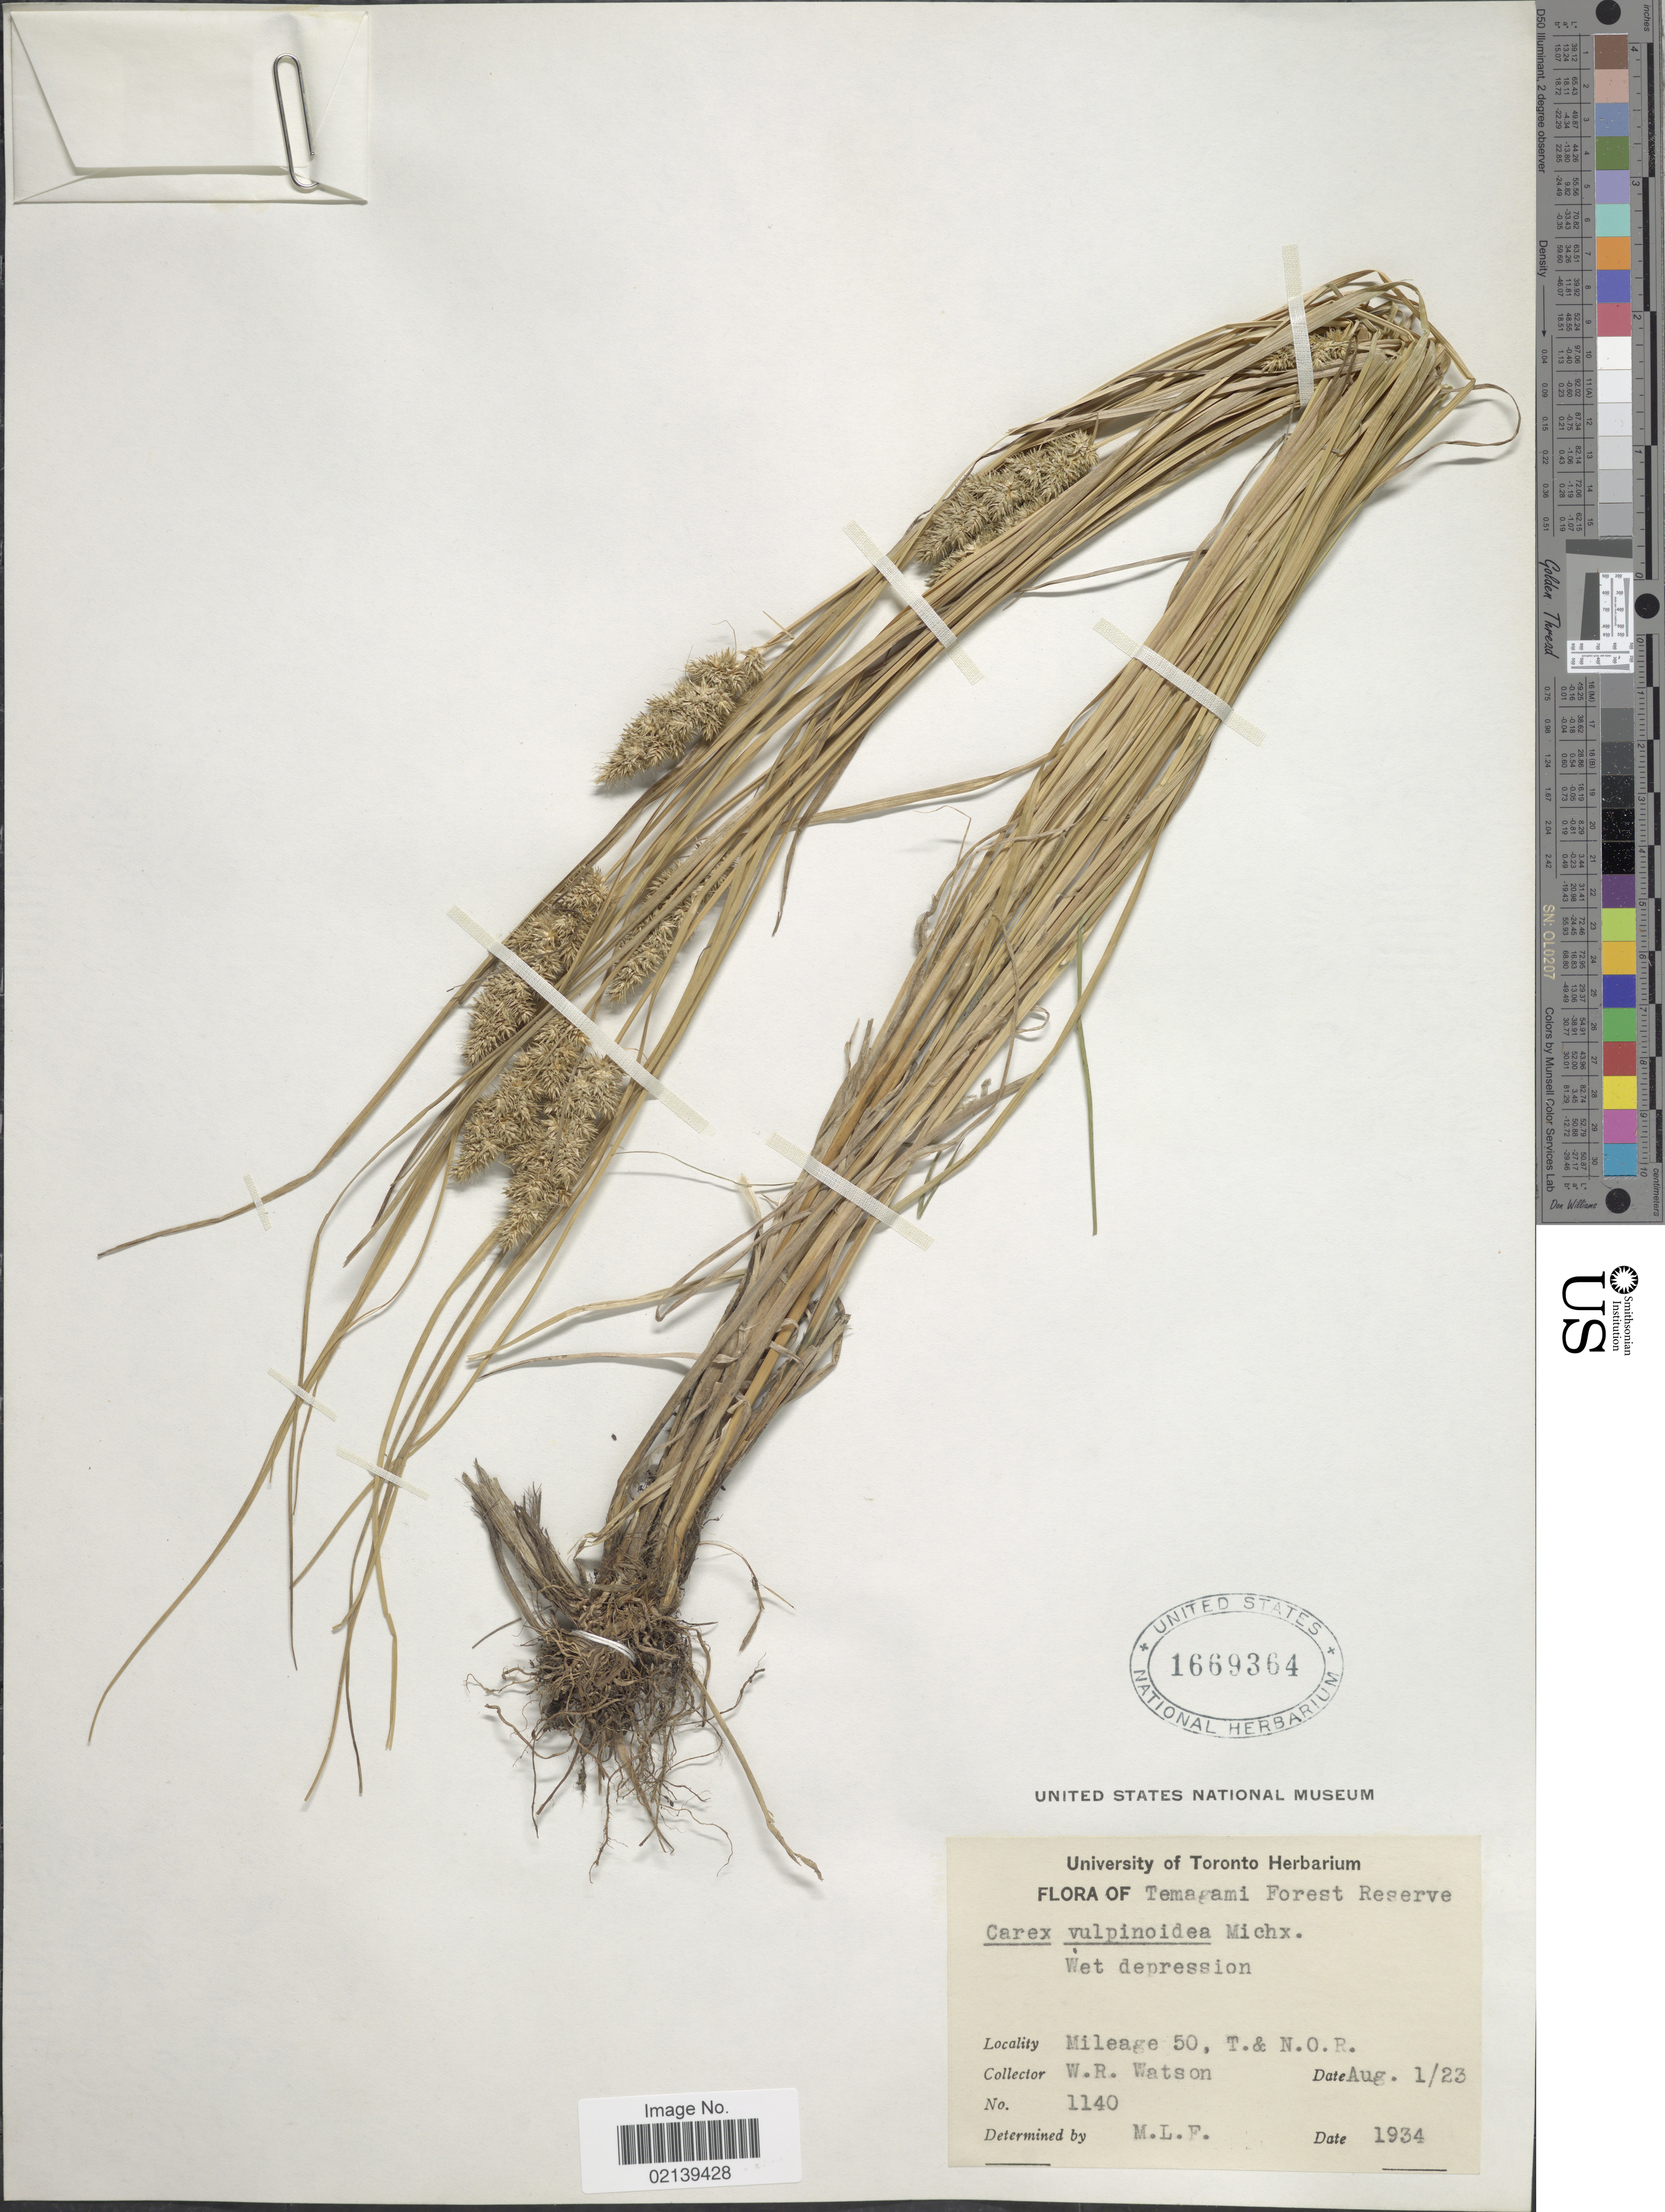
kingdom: Plantae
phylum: Tracheophyta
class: Liliopsida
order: Poales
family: Cyperaceae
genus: Carex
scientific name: Carex vulpinoidea Michx.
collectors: W. R. Watson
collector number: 1140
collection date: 1923-08-01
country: Canada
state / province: Ontario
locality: Temagami Forest Reserve, Mileage 50, T. & N. O. R.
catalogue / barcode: US 1669364